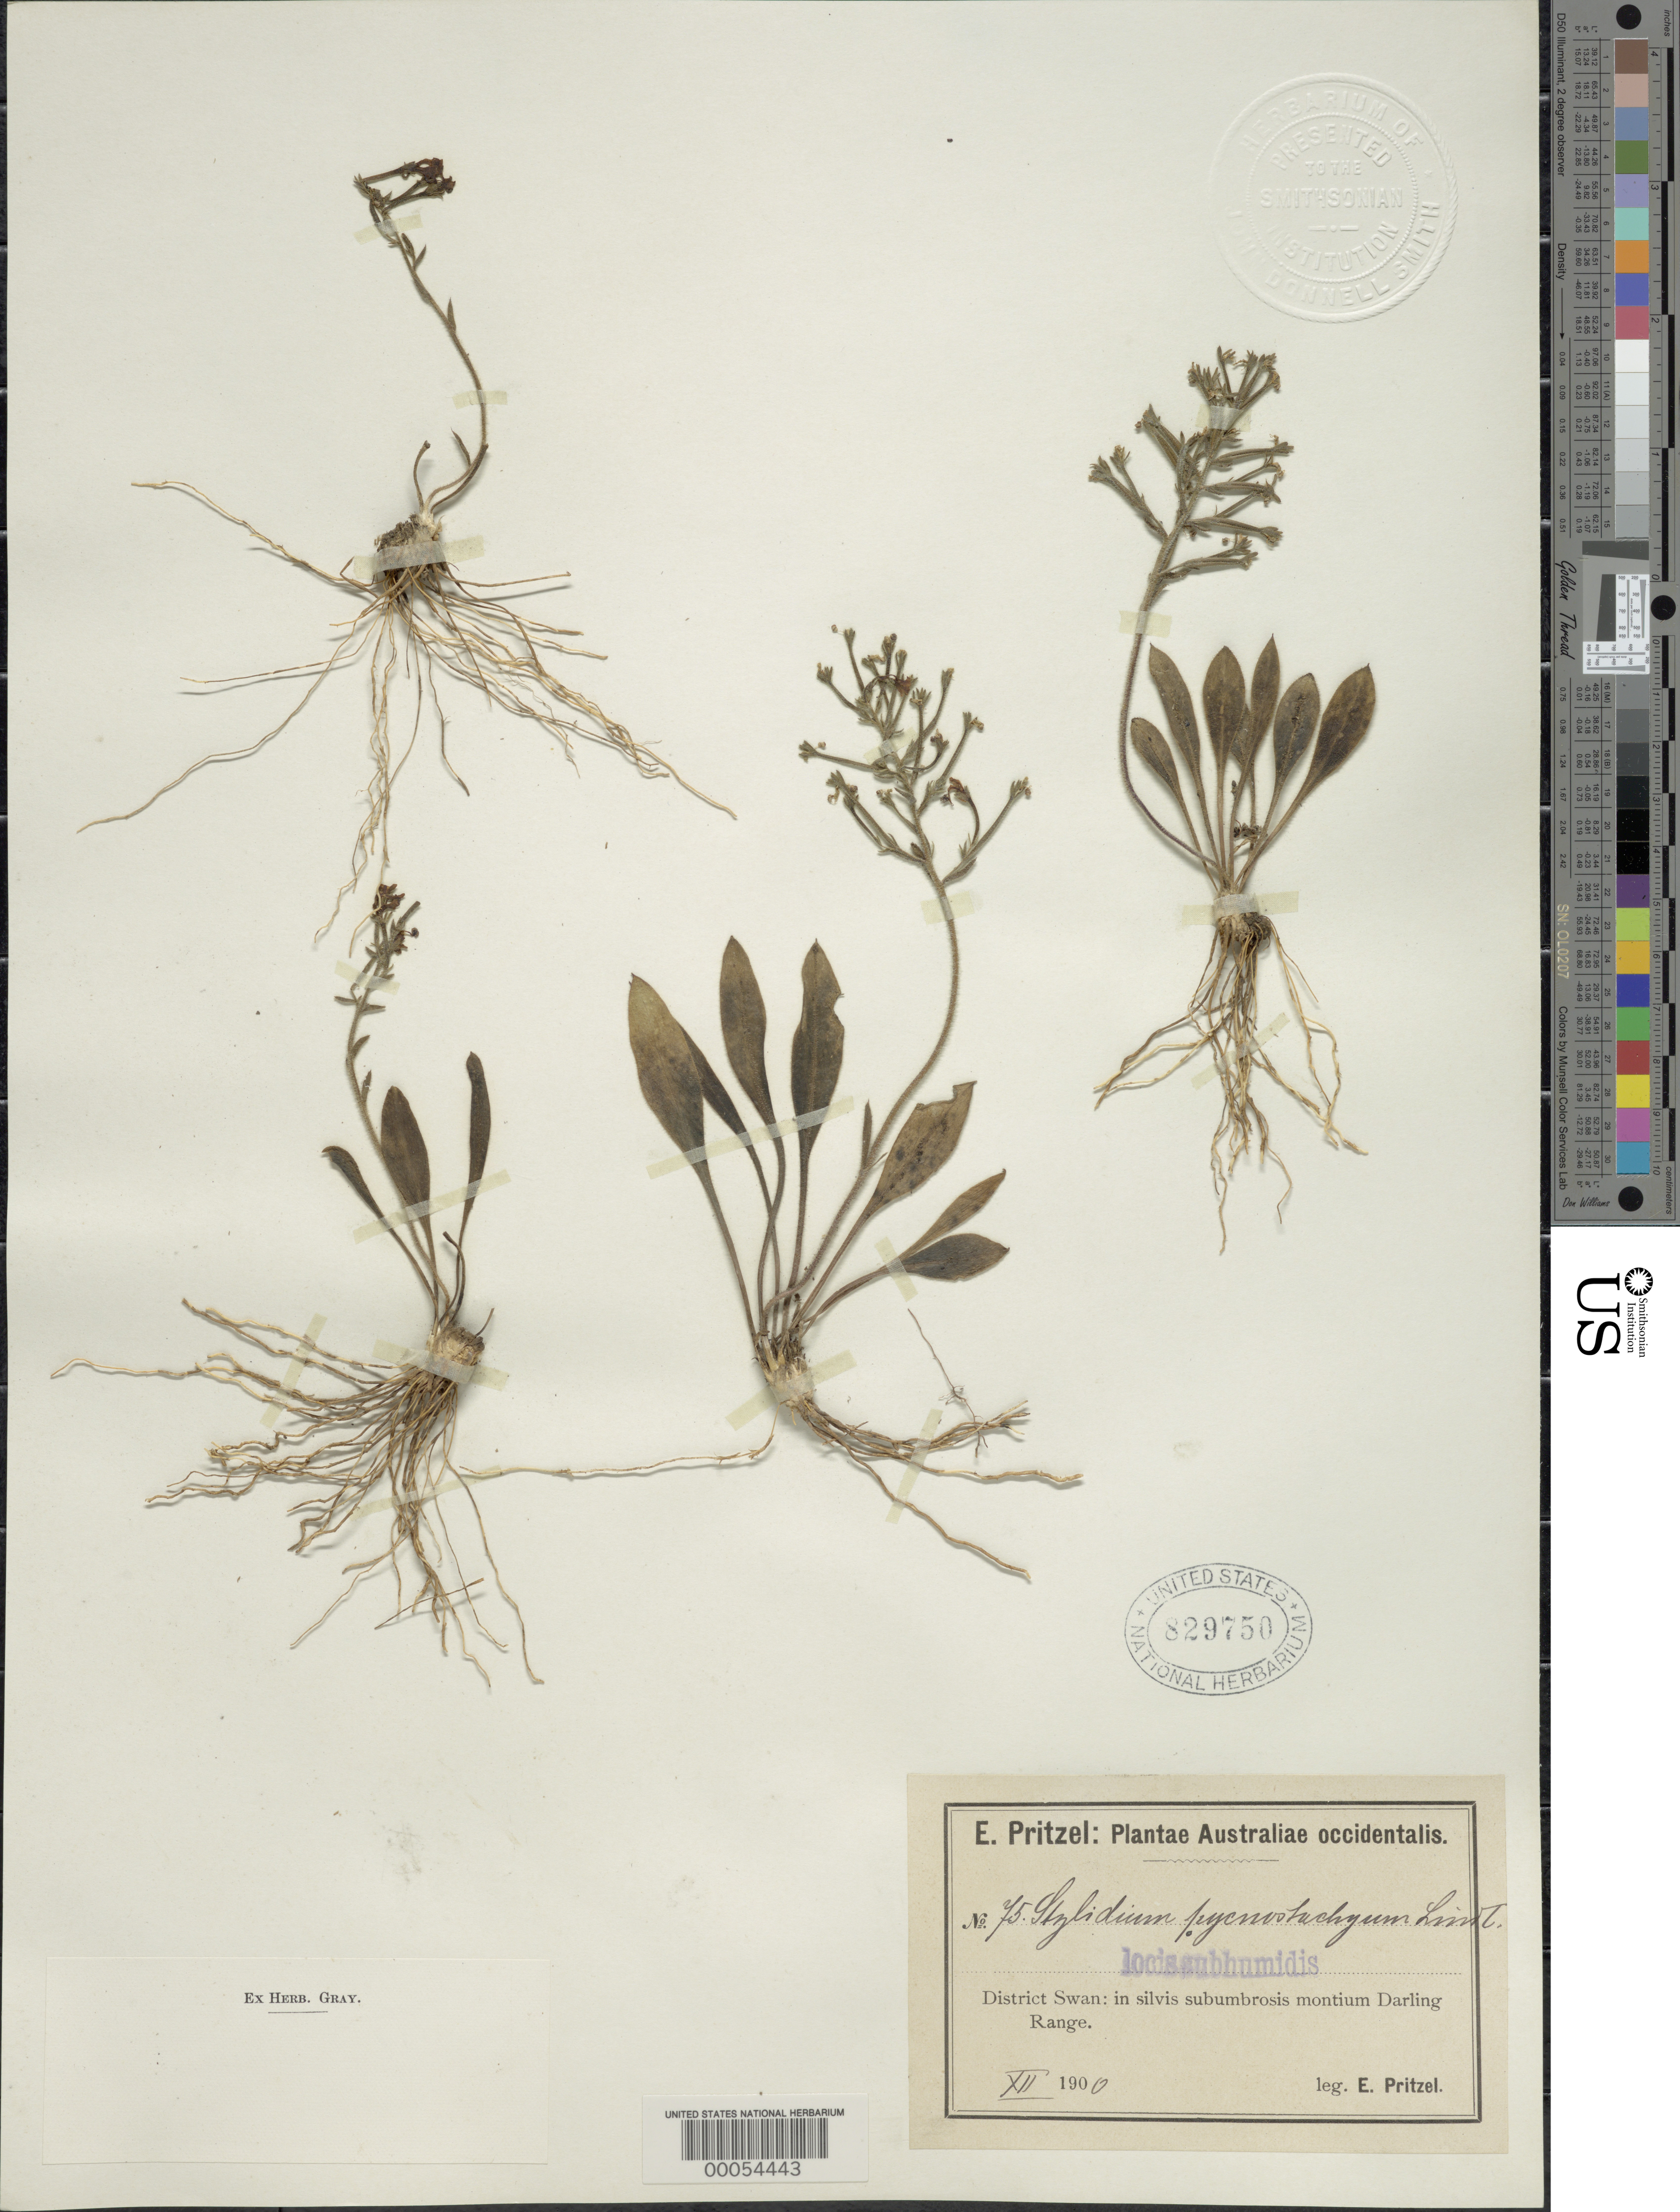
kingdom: Plantae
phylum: Tracheophyta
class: Magnoliopsida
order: Asterales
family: Stylidiaceae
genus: Stylidium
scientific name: Stylidium pyncnostachyum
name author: Lindl.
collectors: E. G. Pritzel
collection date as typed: Dec 1900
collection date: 1900-12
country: Australia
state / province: Western Australia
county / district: Swan Swan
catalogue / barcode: US 829750